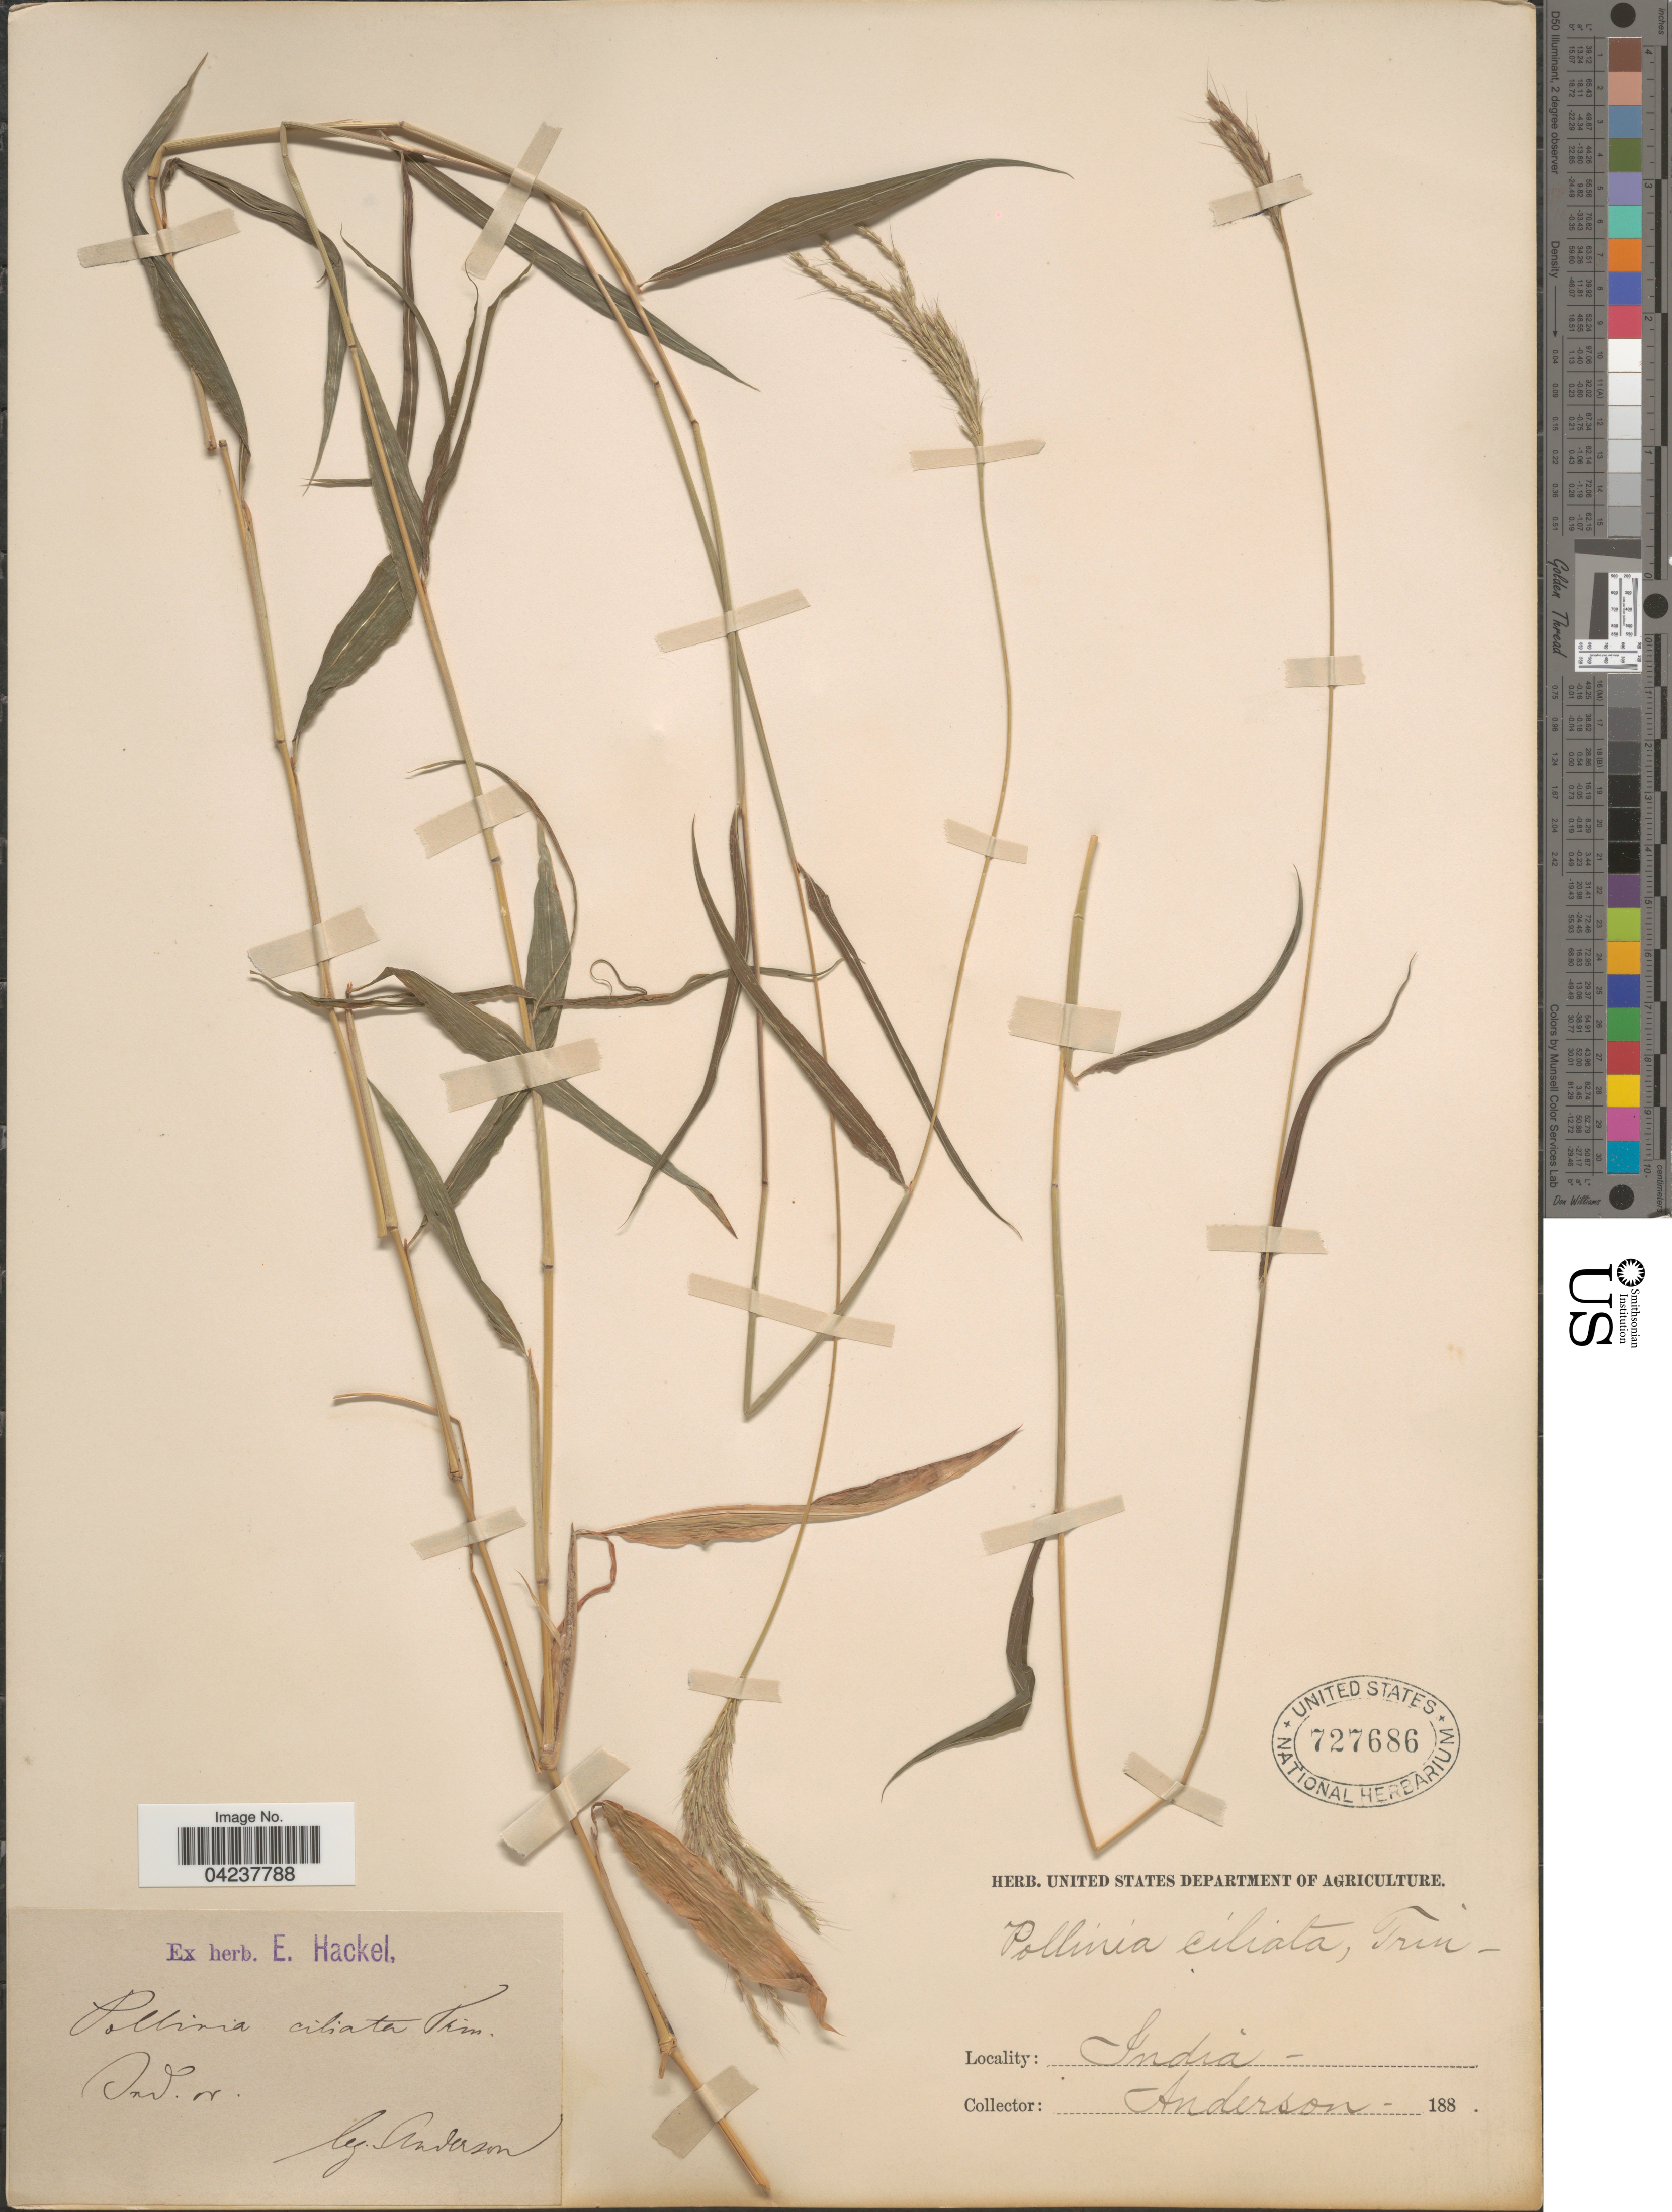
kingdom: Plantae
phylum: Tracheophyta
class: Liliopsida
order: Poales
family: Poaceae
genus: Microstegium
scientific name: Microstegium ciliatum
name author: (Trin.) A. Camus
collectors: -. Anderson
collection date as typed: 188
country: India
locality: Ind. or.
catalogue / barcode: US 727686